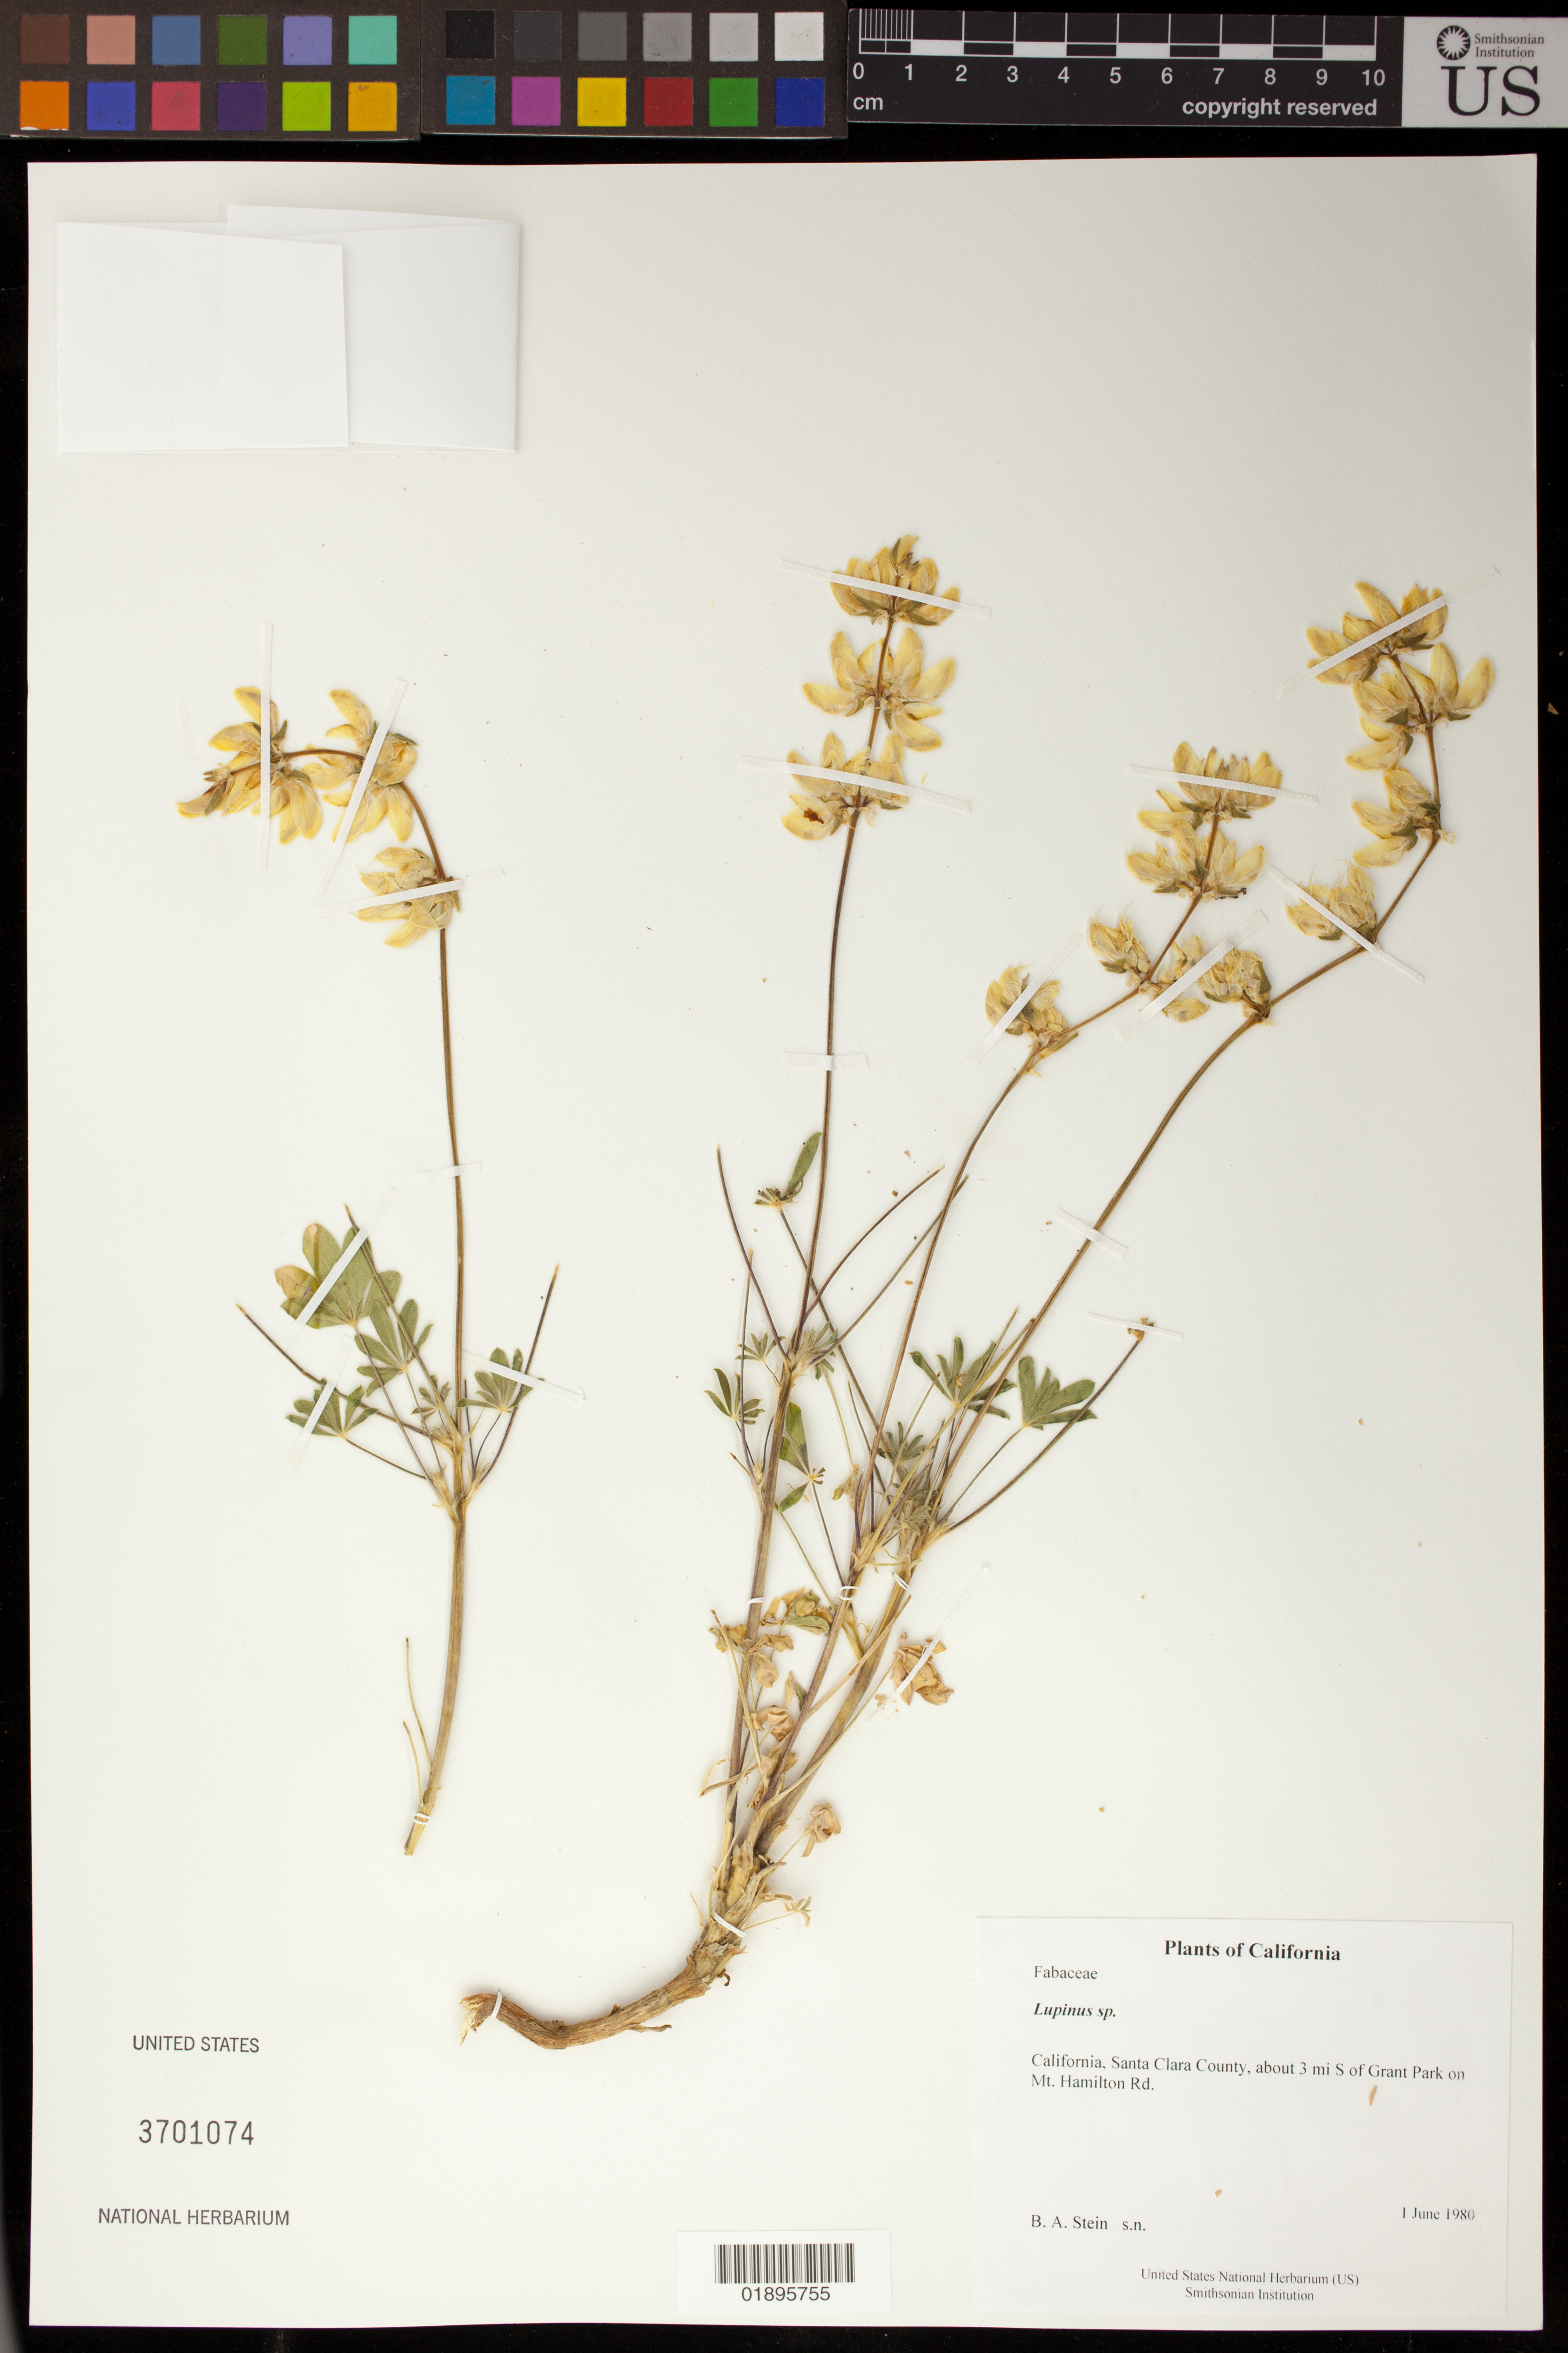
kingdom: Plantae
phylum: Tracheophyta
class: Magnoliopsida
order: Fabales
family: Fabaceae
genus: Lupinus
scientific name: Lupinus sp.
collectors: B. A. Stein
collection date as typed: Jun 1980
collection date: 1980-06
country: United States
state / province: California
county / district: Santa Clara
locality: About 3 mi S of Grant Park on Mt. Hamilton Rd.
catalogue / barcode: US 3701074